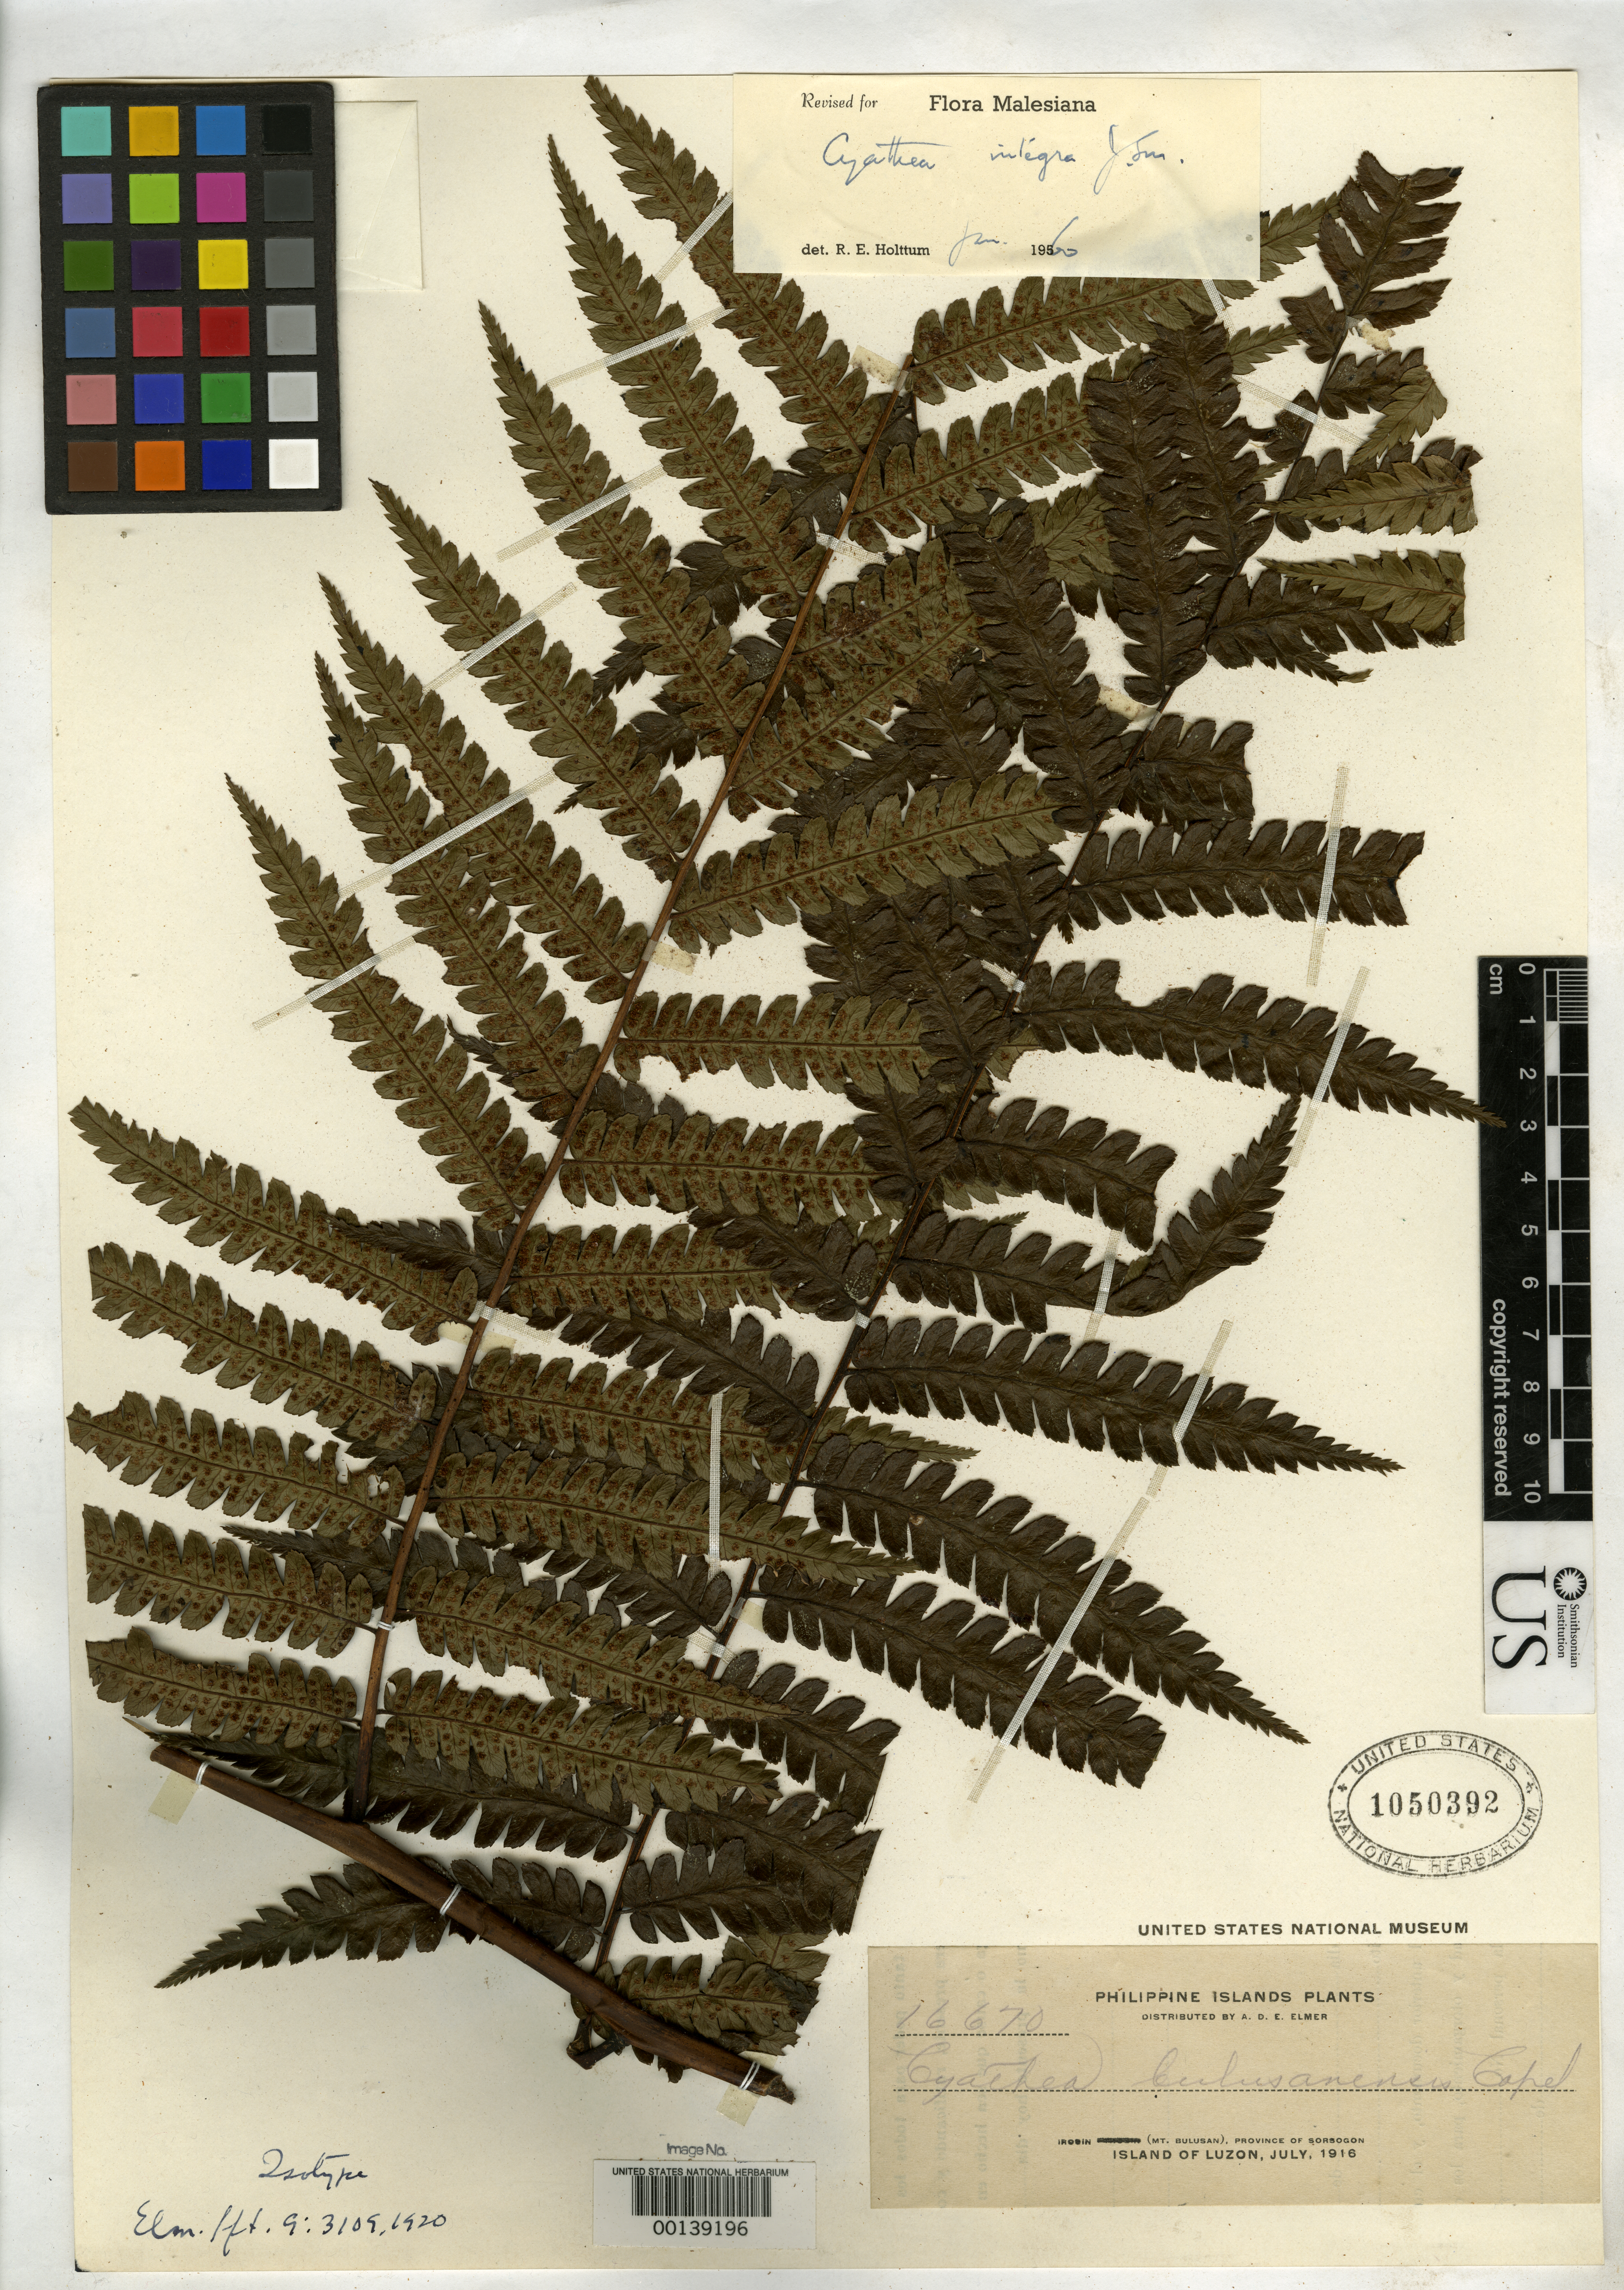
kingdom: Plantae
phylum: Tracheophyta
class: Polypodiopsida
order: Cyatheales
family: Cyatheaceae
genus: Cyathea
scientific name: Cyathea bulusanensis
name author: Copel. in Elmer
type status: Isotype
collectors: A. D. E. Elmer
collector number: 16670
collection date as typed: Jul 1916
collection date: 1916-07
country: Philippines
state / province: Bicol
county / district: Sorsogon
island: Luzon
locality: Irosin, Mt. Sulusan.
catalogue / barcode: US 1050392